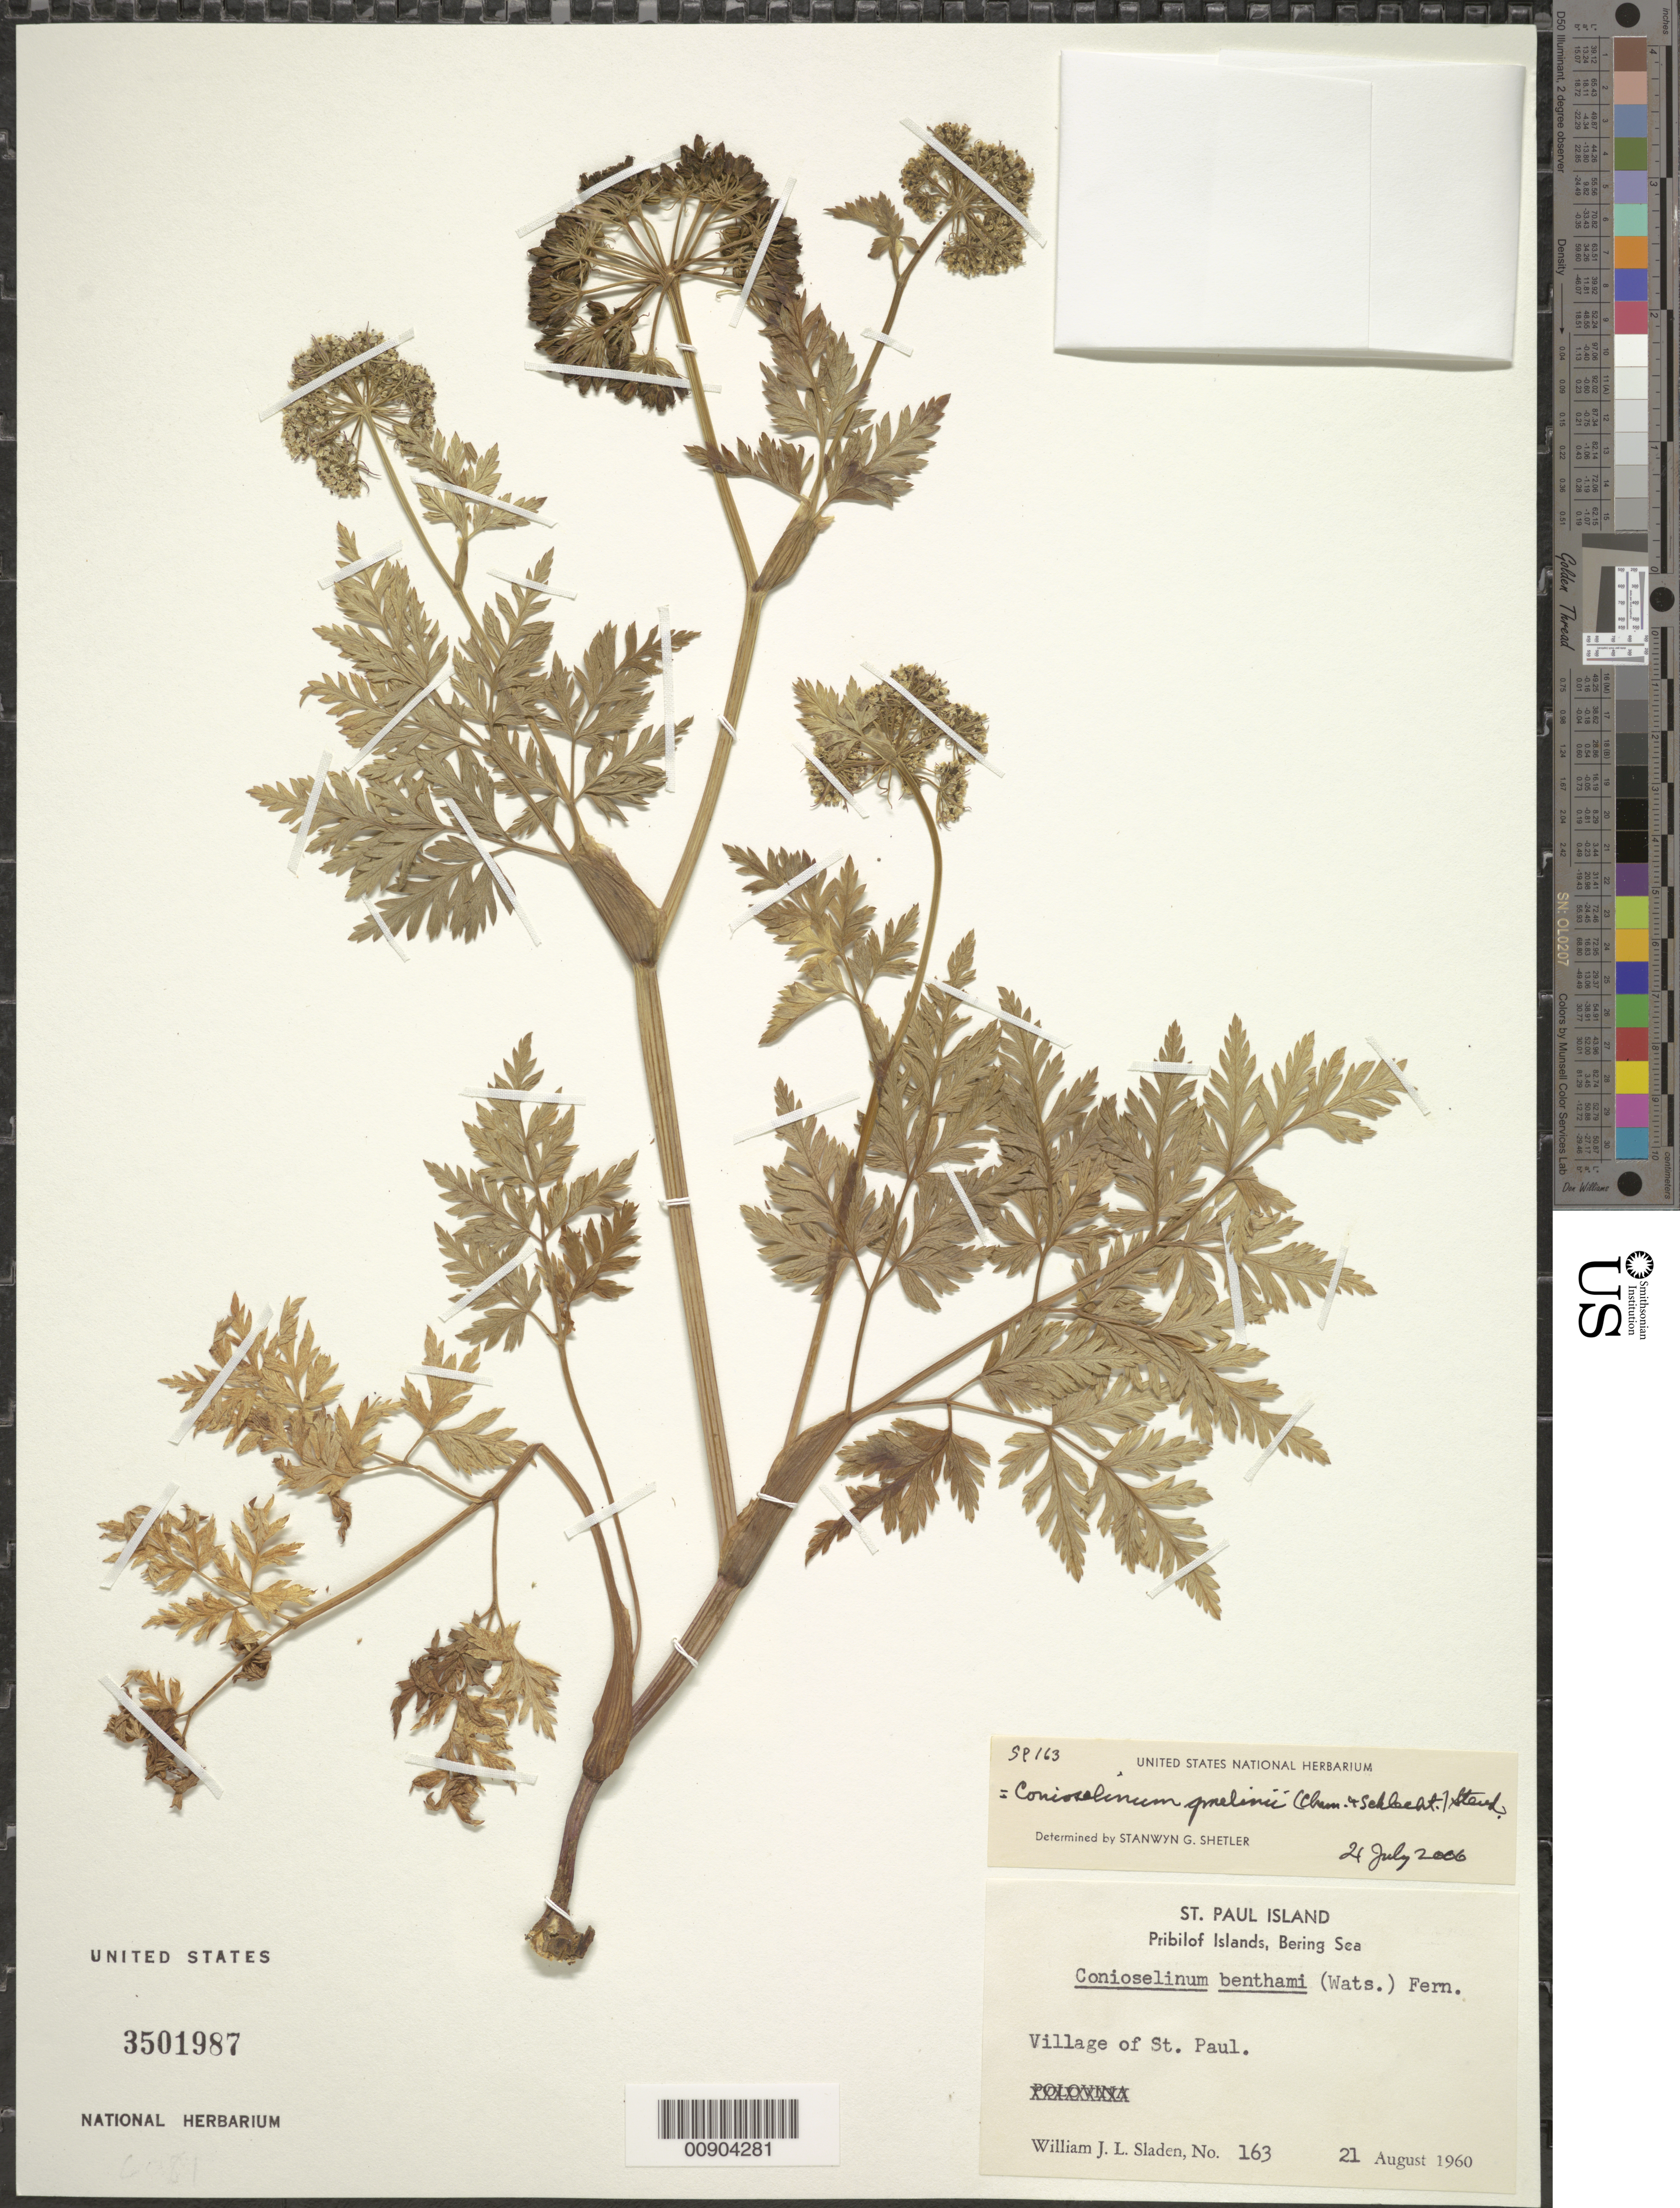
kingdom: Plantae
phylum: Tracheophyta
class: Magnoliopsida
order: Apiales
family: Apiaceae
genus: Conioselinum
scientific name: Conioselinum gmelinii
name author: (Cham. & Schltdl.) Steud.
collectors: W. Sladen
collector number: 163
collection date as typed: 21 Aug 1960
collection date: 1960-08-21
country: United States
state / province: Alaska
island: St. Paul Island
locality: Village of St. Paul, Bering Sea, Pribilof Islands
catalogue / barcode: US 3501987